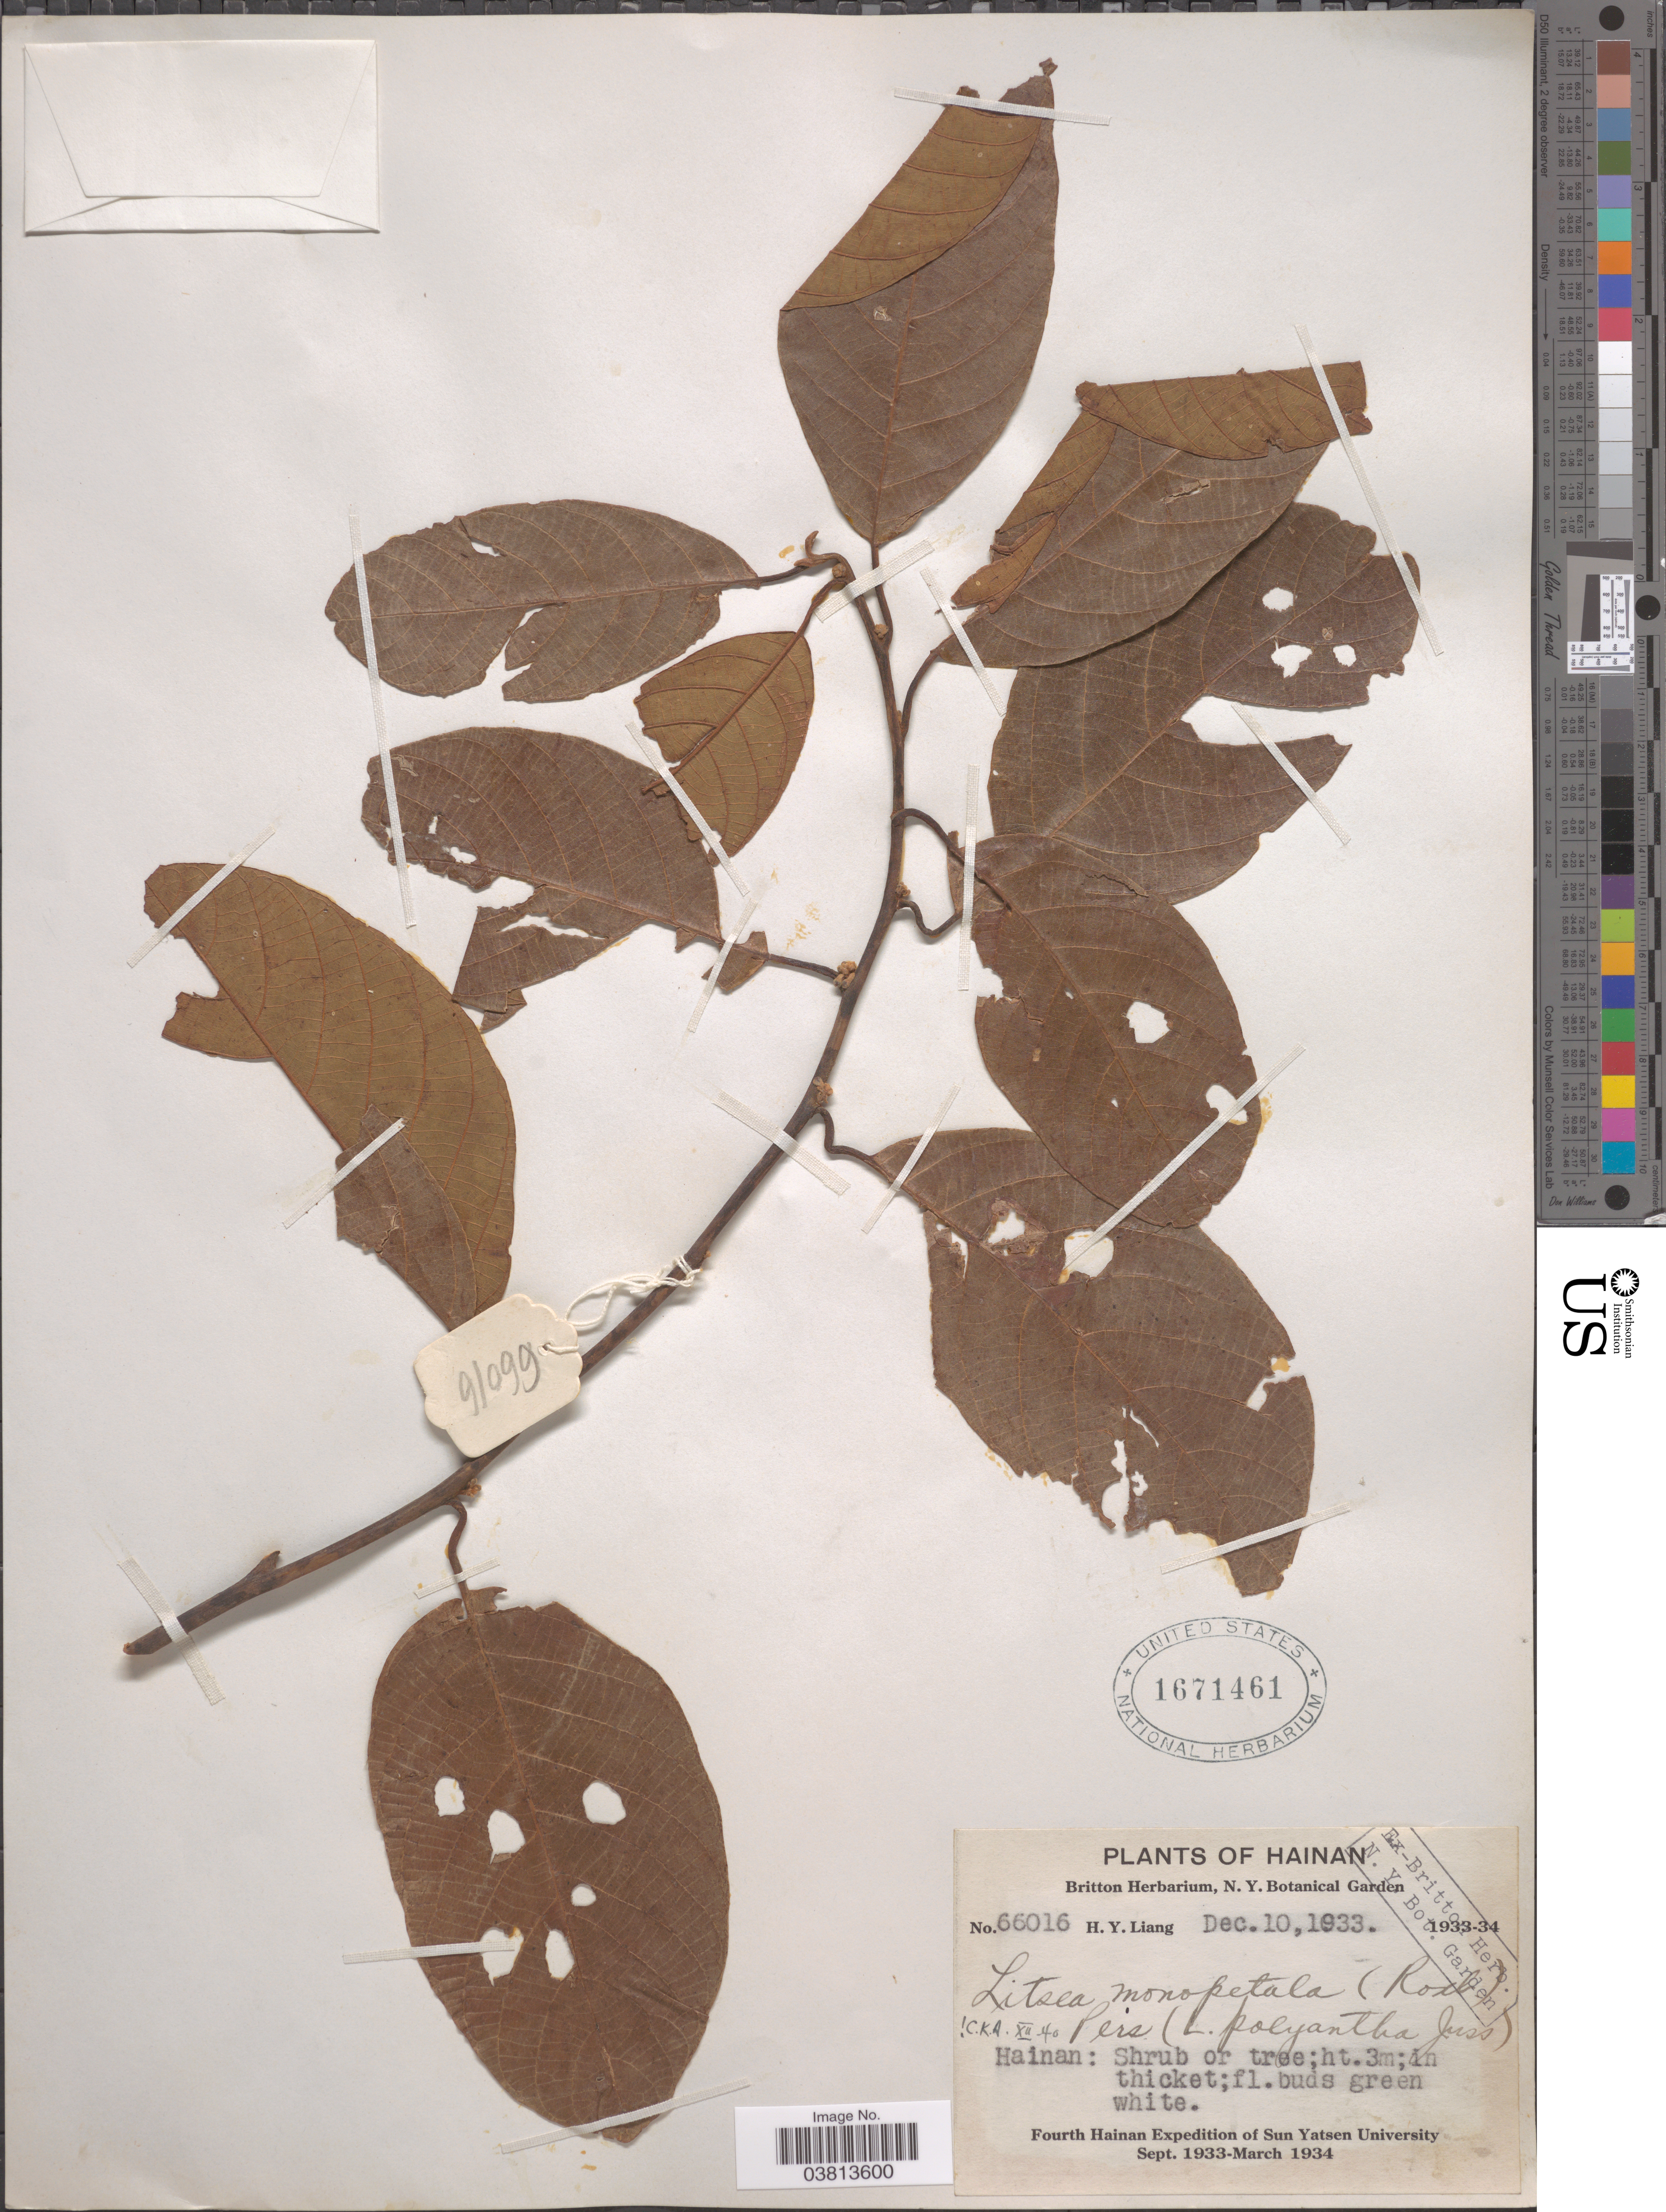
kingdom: Plantae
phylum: Tracheophyta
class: Magnoliopsida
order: Laurales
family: Lauraceae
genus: Litsea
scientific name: Litsea monopetala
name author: (Roxb.) Pers.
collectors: H. Y. Liang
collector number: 66016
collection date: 1933-12-10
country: China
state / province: Hainan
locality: In thicket.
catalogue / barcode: US 1671461